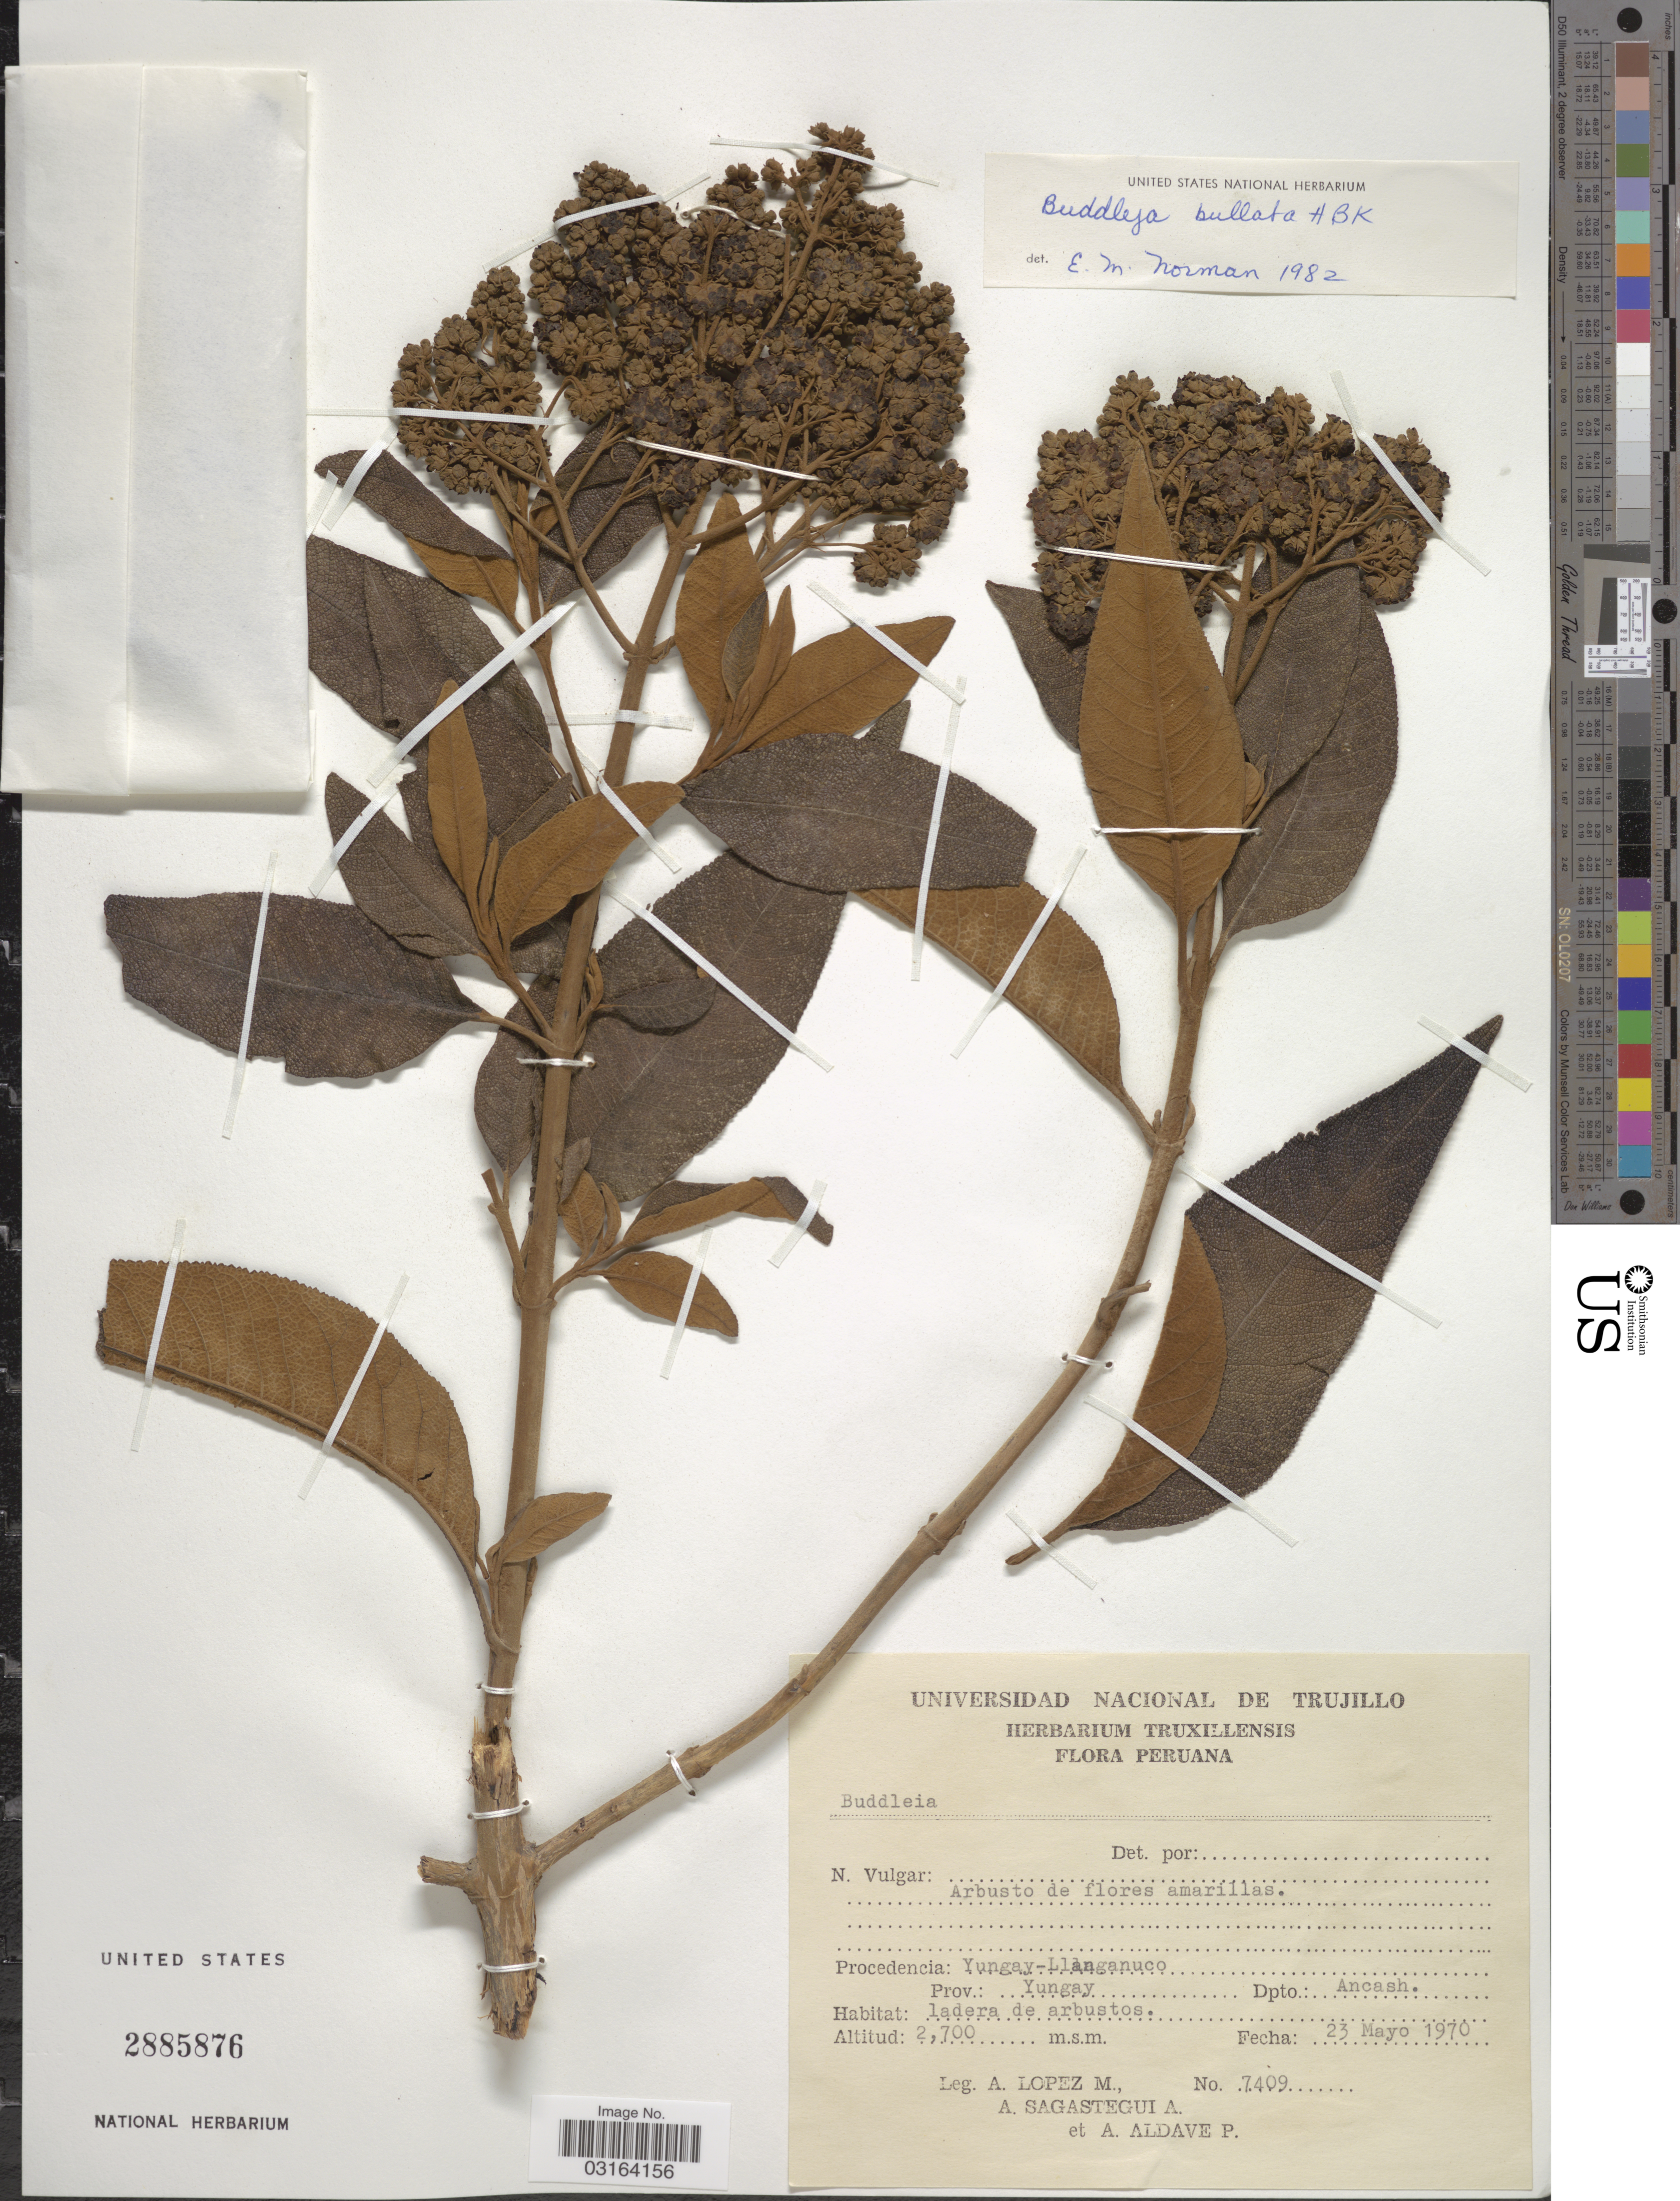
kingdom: Plantae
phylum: Tracheophyta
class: Magnoliopsida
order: Lamiales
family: Scrophulariaceae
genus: Buddleja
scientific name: Buddleja bullata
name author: Kunth in Humb. & et al.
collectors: A. López M., A. Sagástegui A. & A. Aldave P.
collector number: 7409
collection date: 1970-05-23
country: Peru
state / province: Ancash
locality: Procedencia: Yungay-Llanganuco, Prov.: Yungay, Dpto. Ancash.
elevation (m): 2700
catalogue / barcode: US 2885876